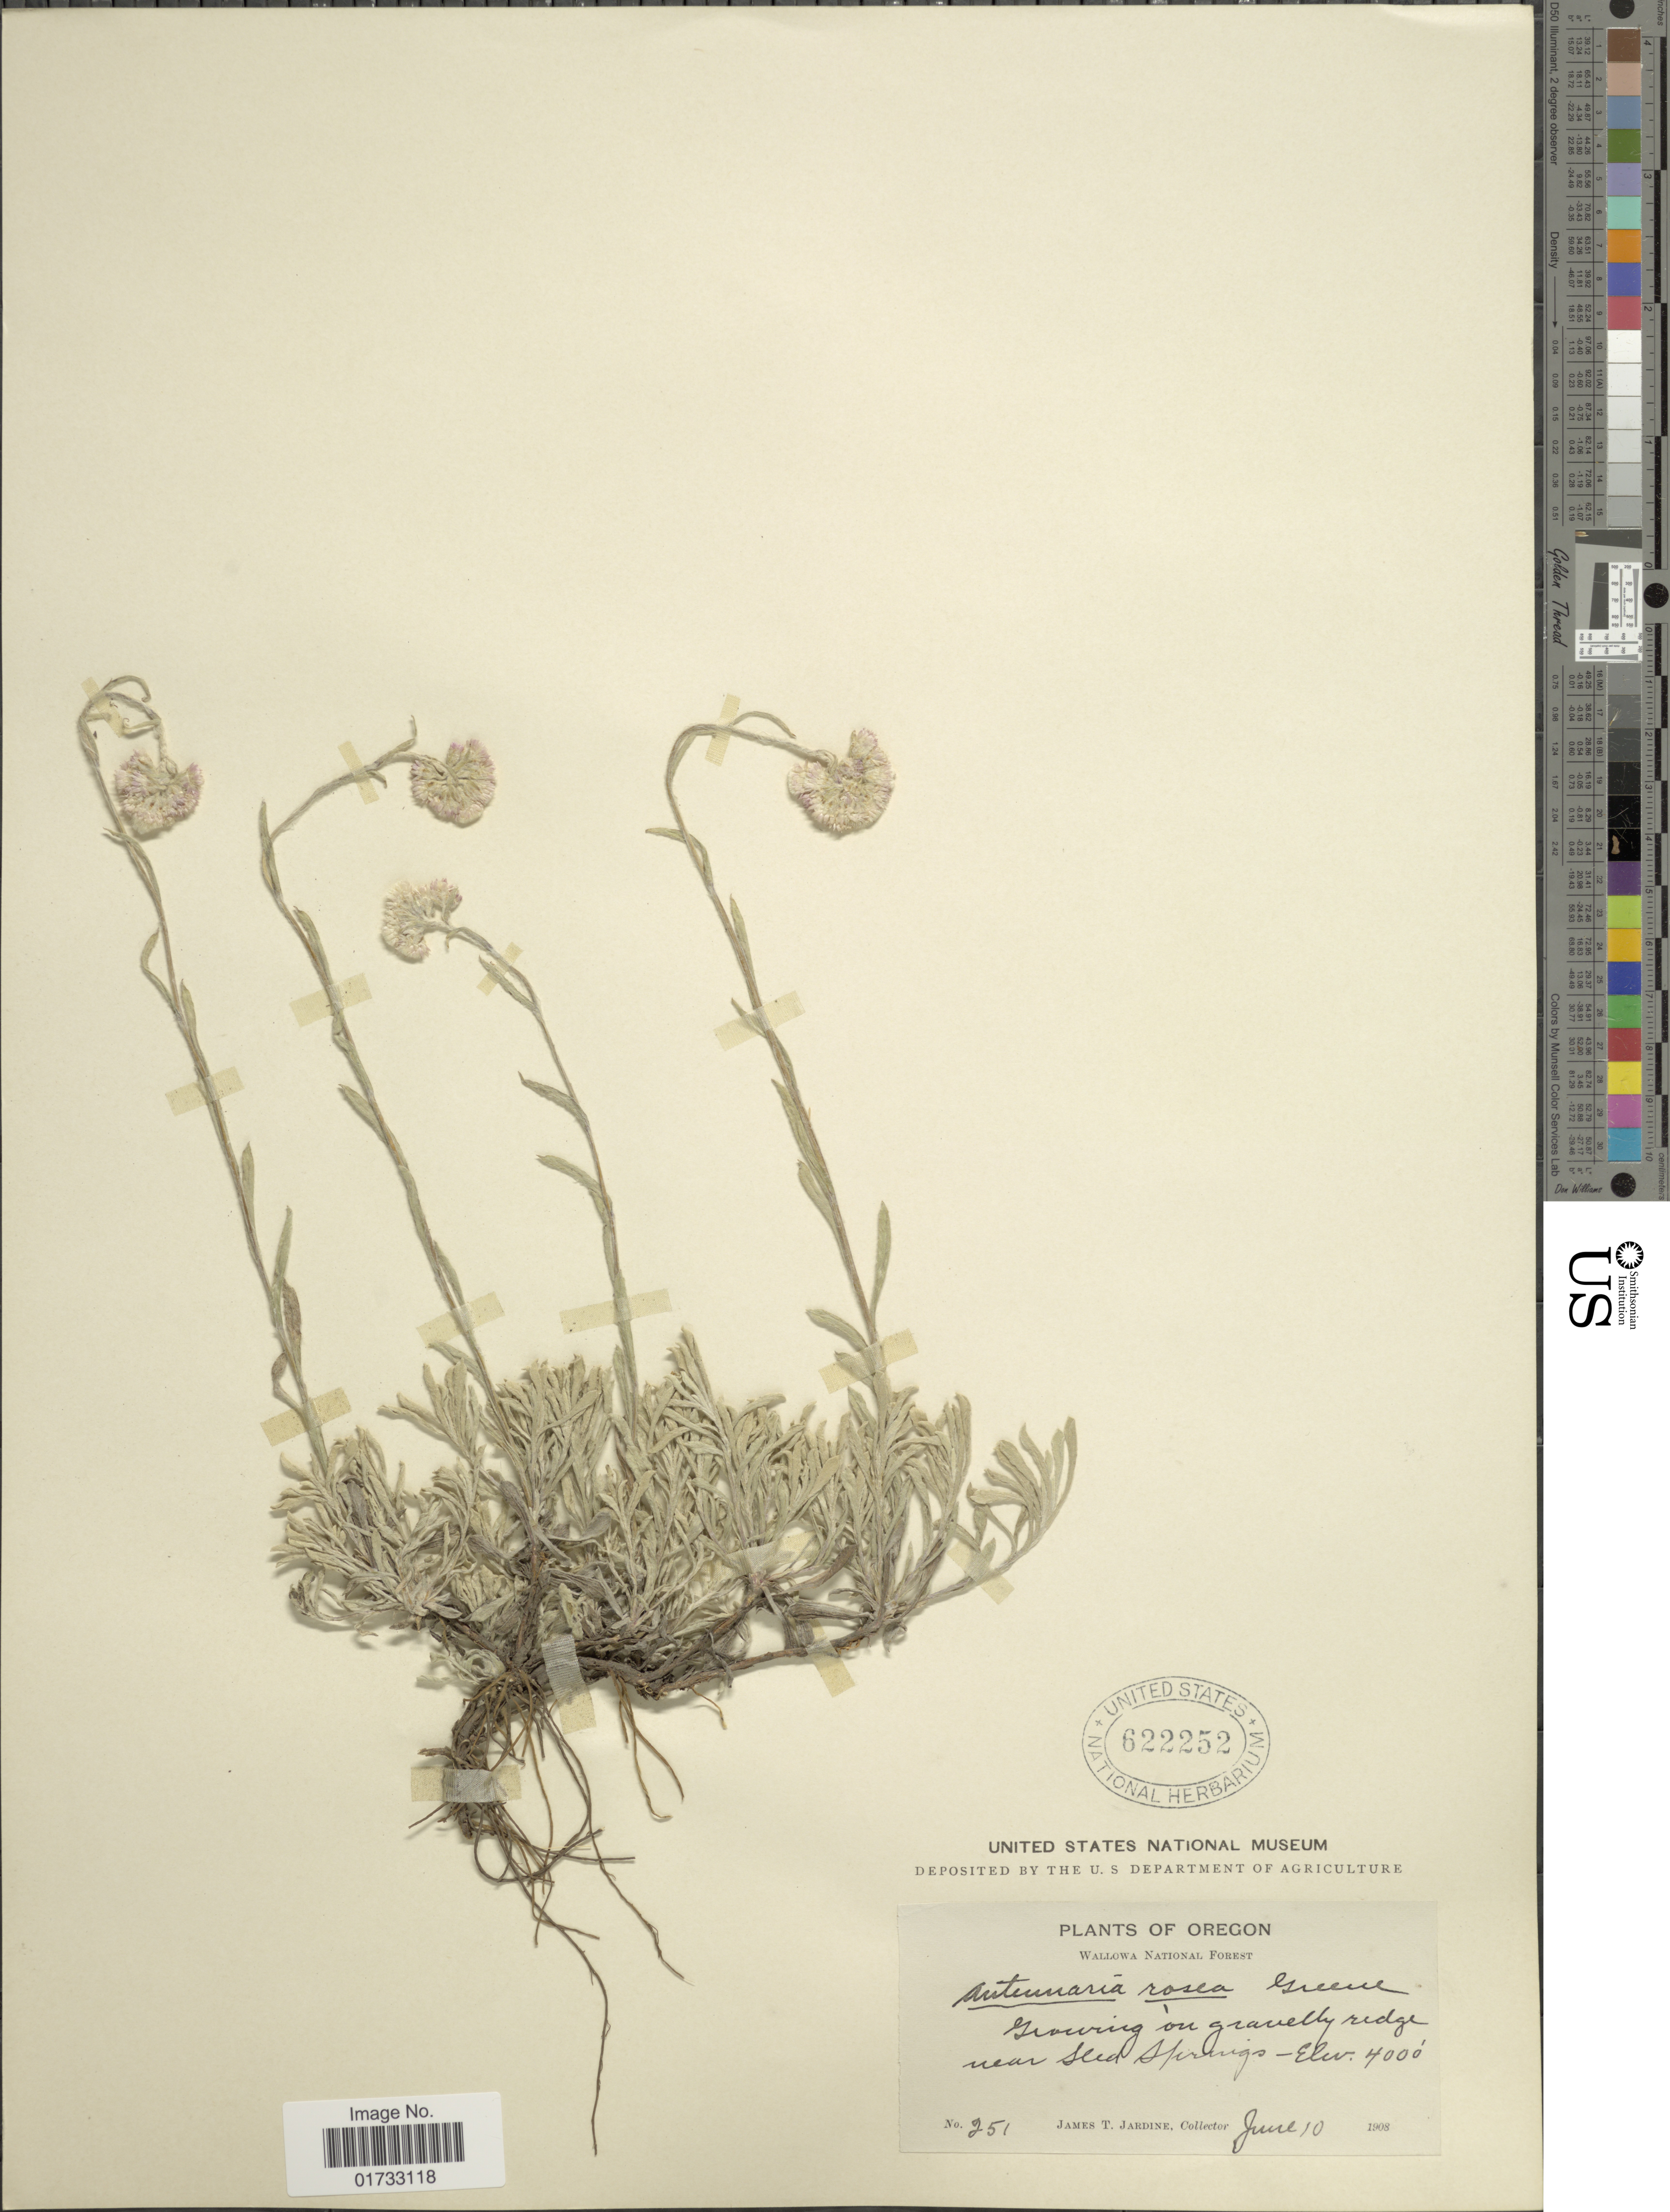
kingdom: Plantae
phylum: Tracheophyta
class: Magnoliopsida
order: Asterales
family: Asteraceae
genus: Antennaria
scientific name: Antennaria rosea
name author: Greene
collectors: J. T. Jardine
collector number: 251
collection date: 1908-06-10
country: United States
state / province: Oregon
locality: Wallowa National Forest, growing in gravelly ridge near Sled Springs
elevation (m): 1219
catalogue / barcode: US 622252